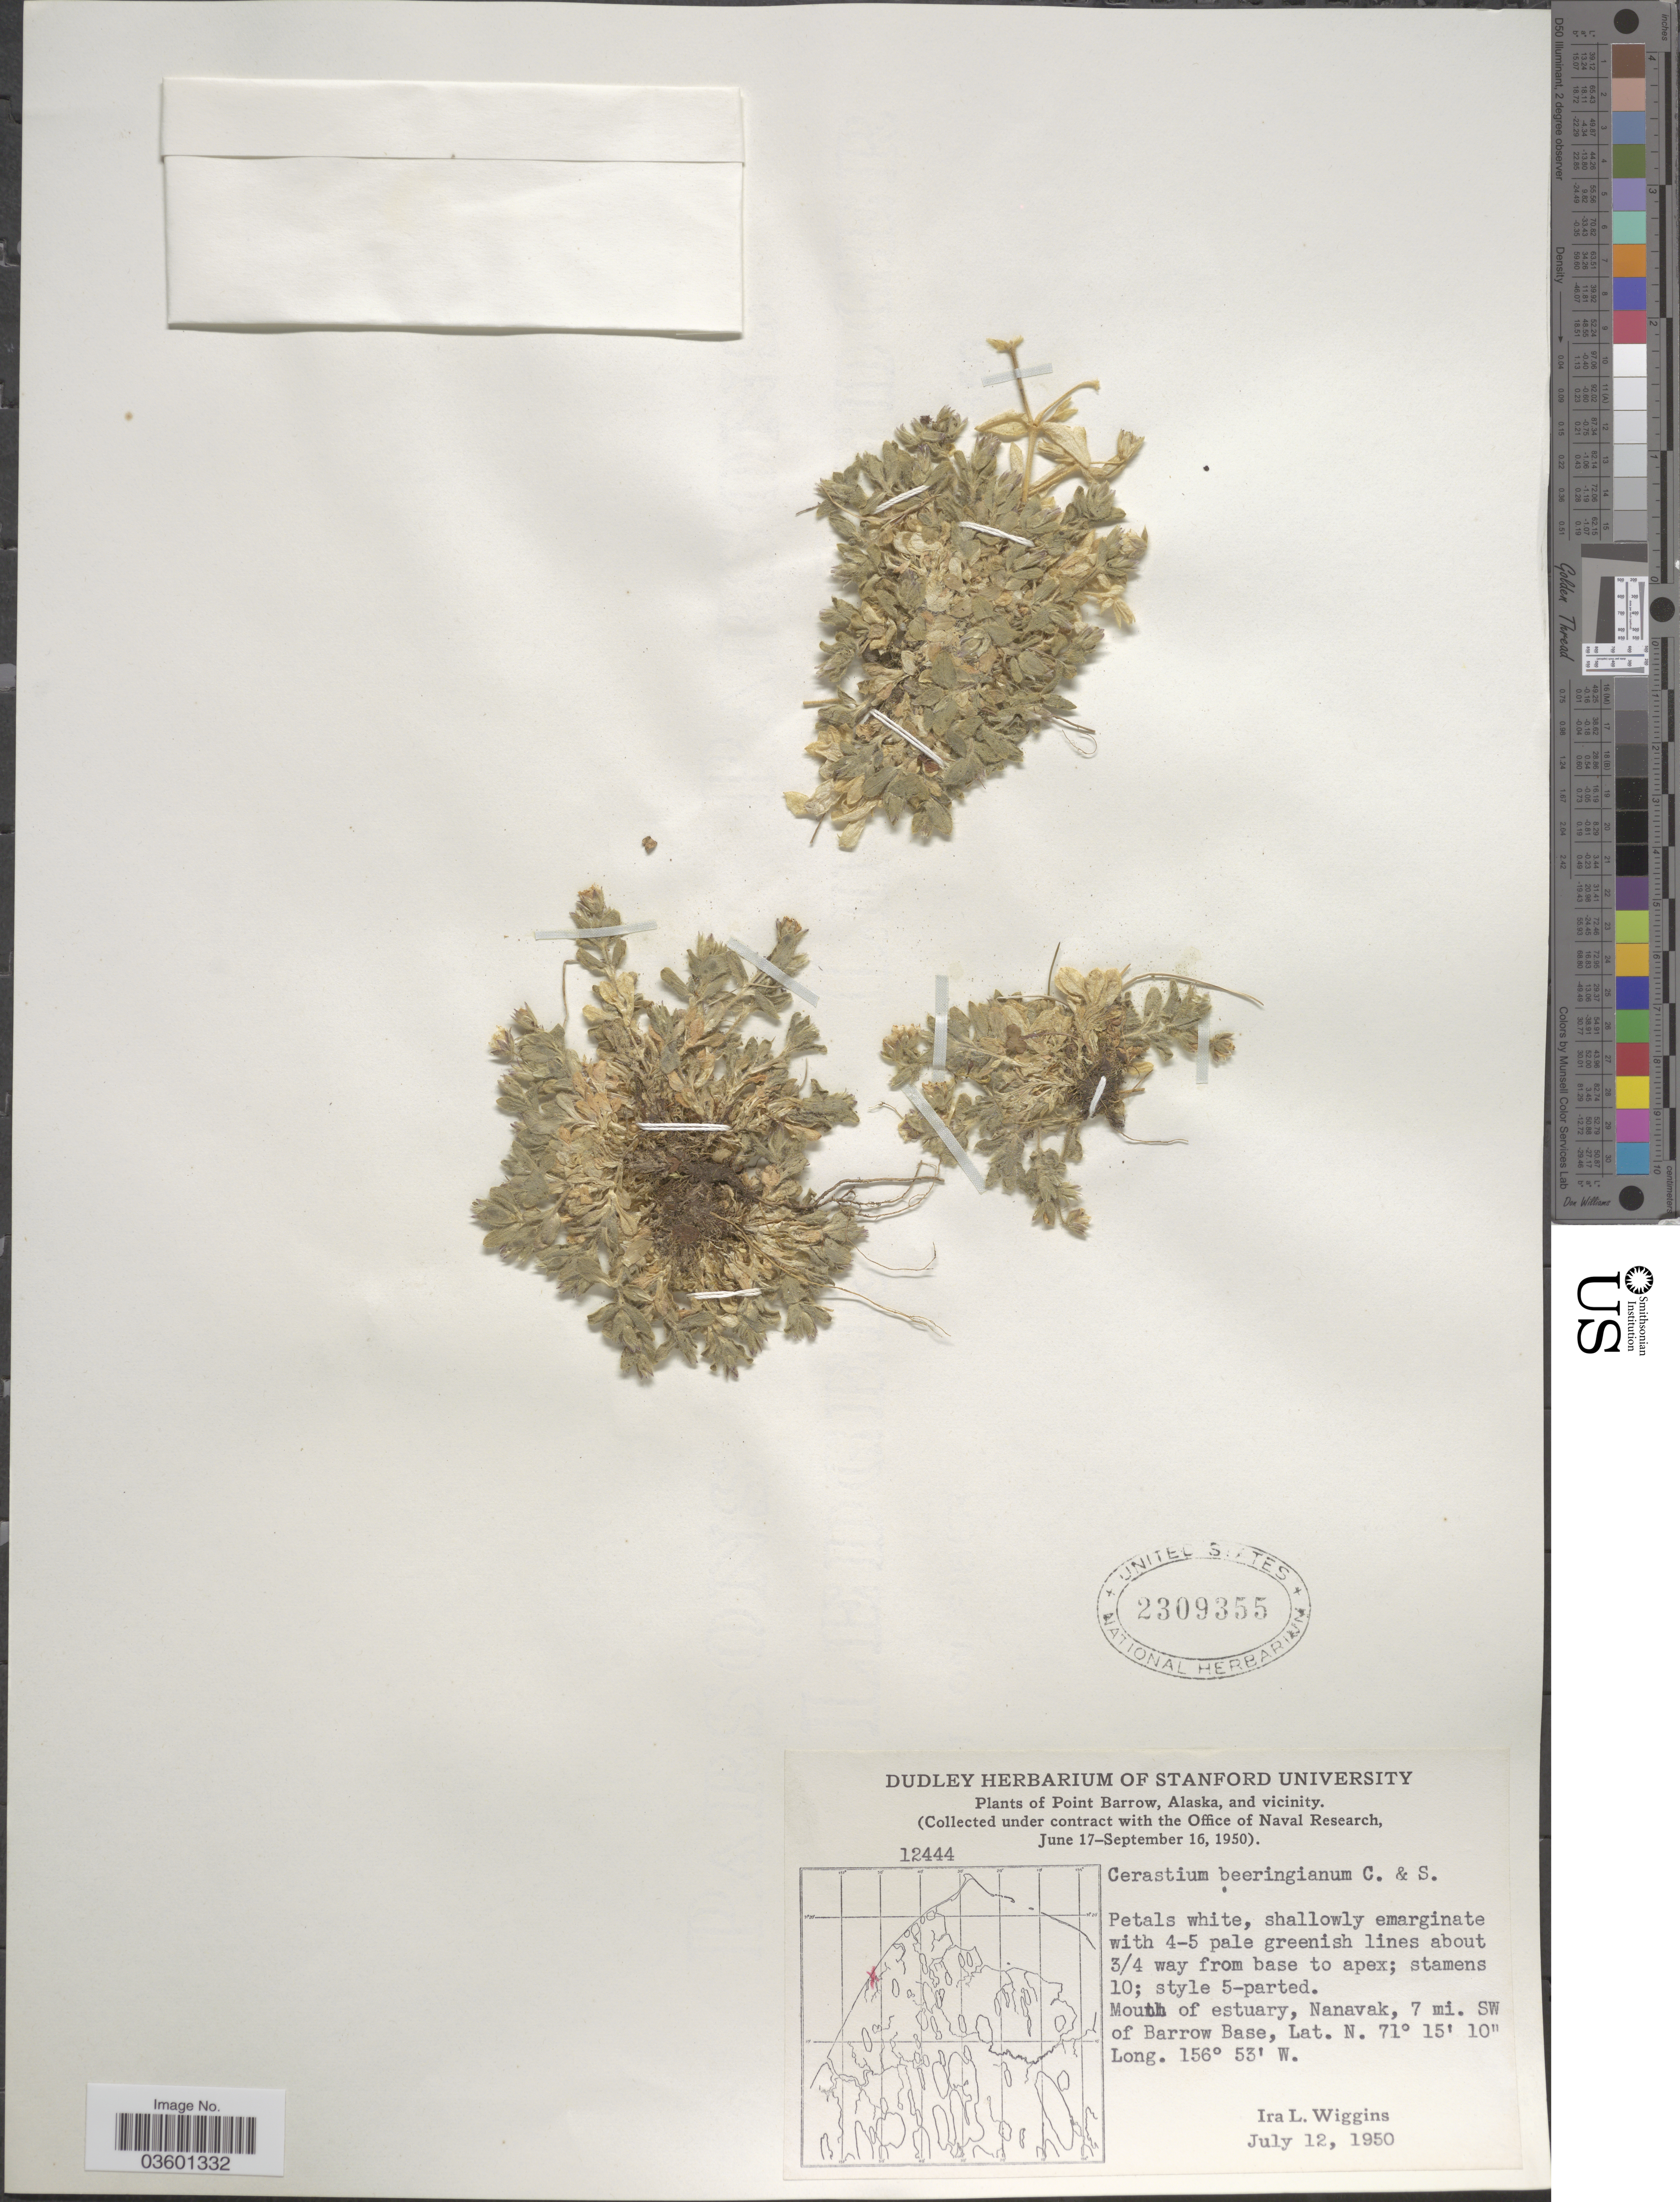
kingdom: Plantae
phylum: Tracheophyta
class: Magnoliopsida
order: Caryophyllales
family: Caryophyllaceae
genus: Cerastium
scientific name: Cerastium beeringianum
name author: Cham. & Schltdl.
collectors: I. L. Wiggins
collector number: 12444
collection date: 1950-07-12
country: United States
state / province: Alaska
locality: Point Barrow, Alaska, and vicinity. Mouth of estuary, Nanavak, 7 mi. SW of Barrow Base.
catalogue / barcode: US 2309355